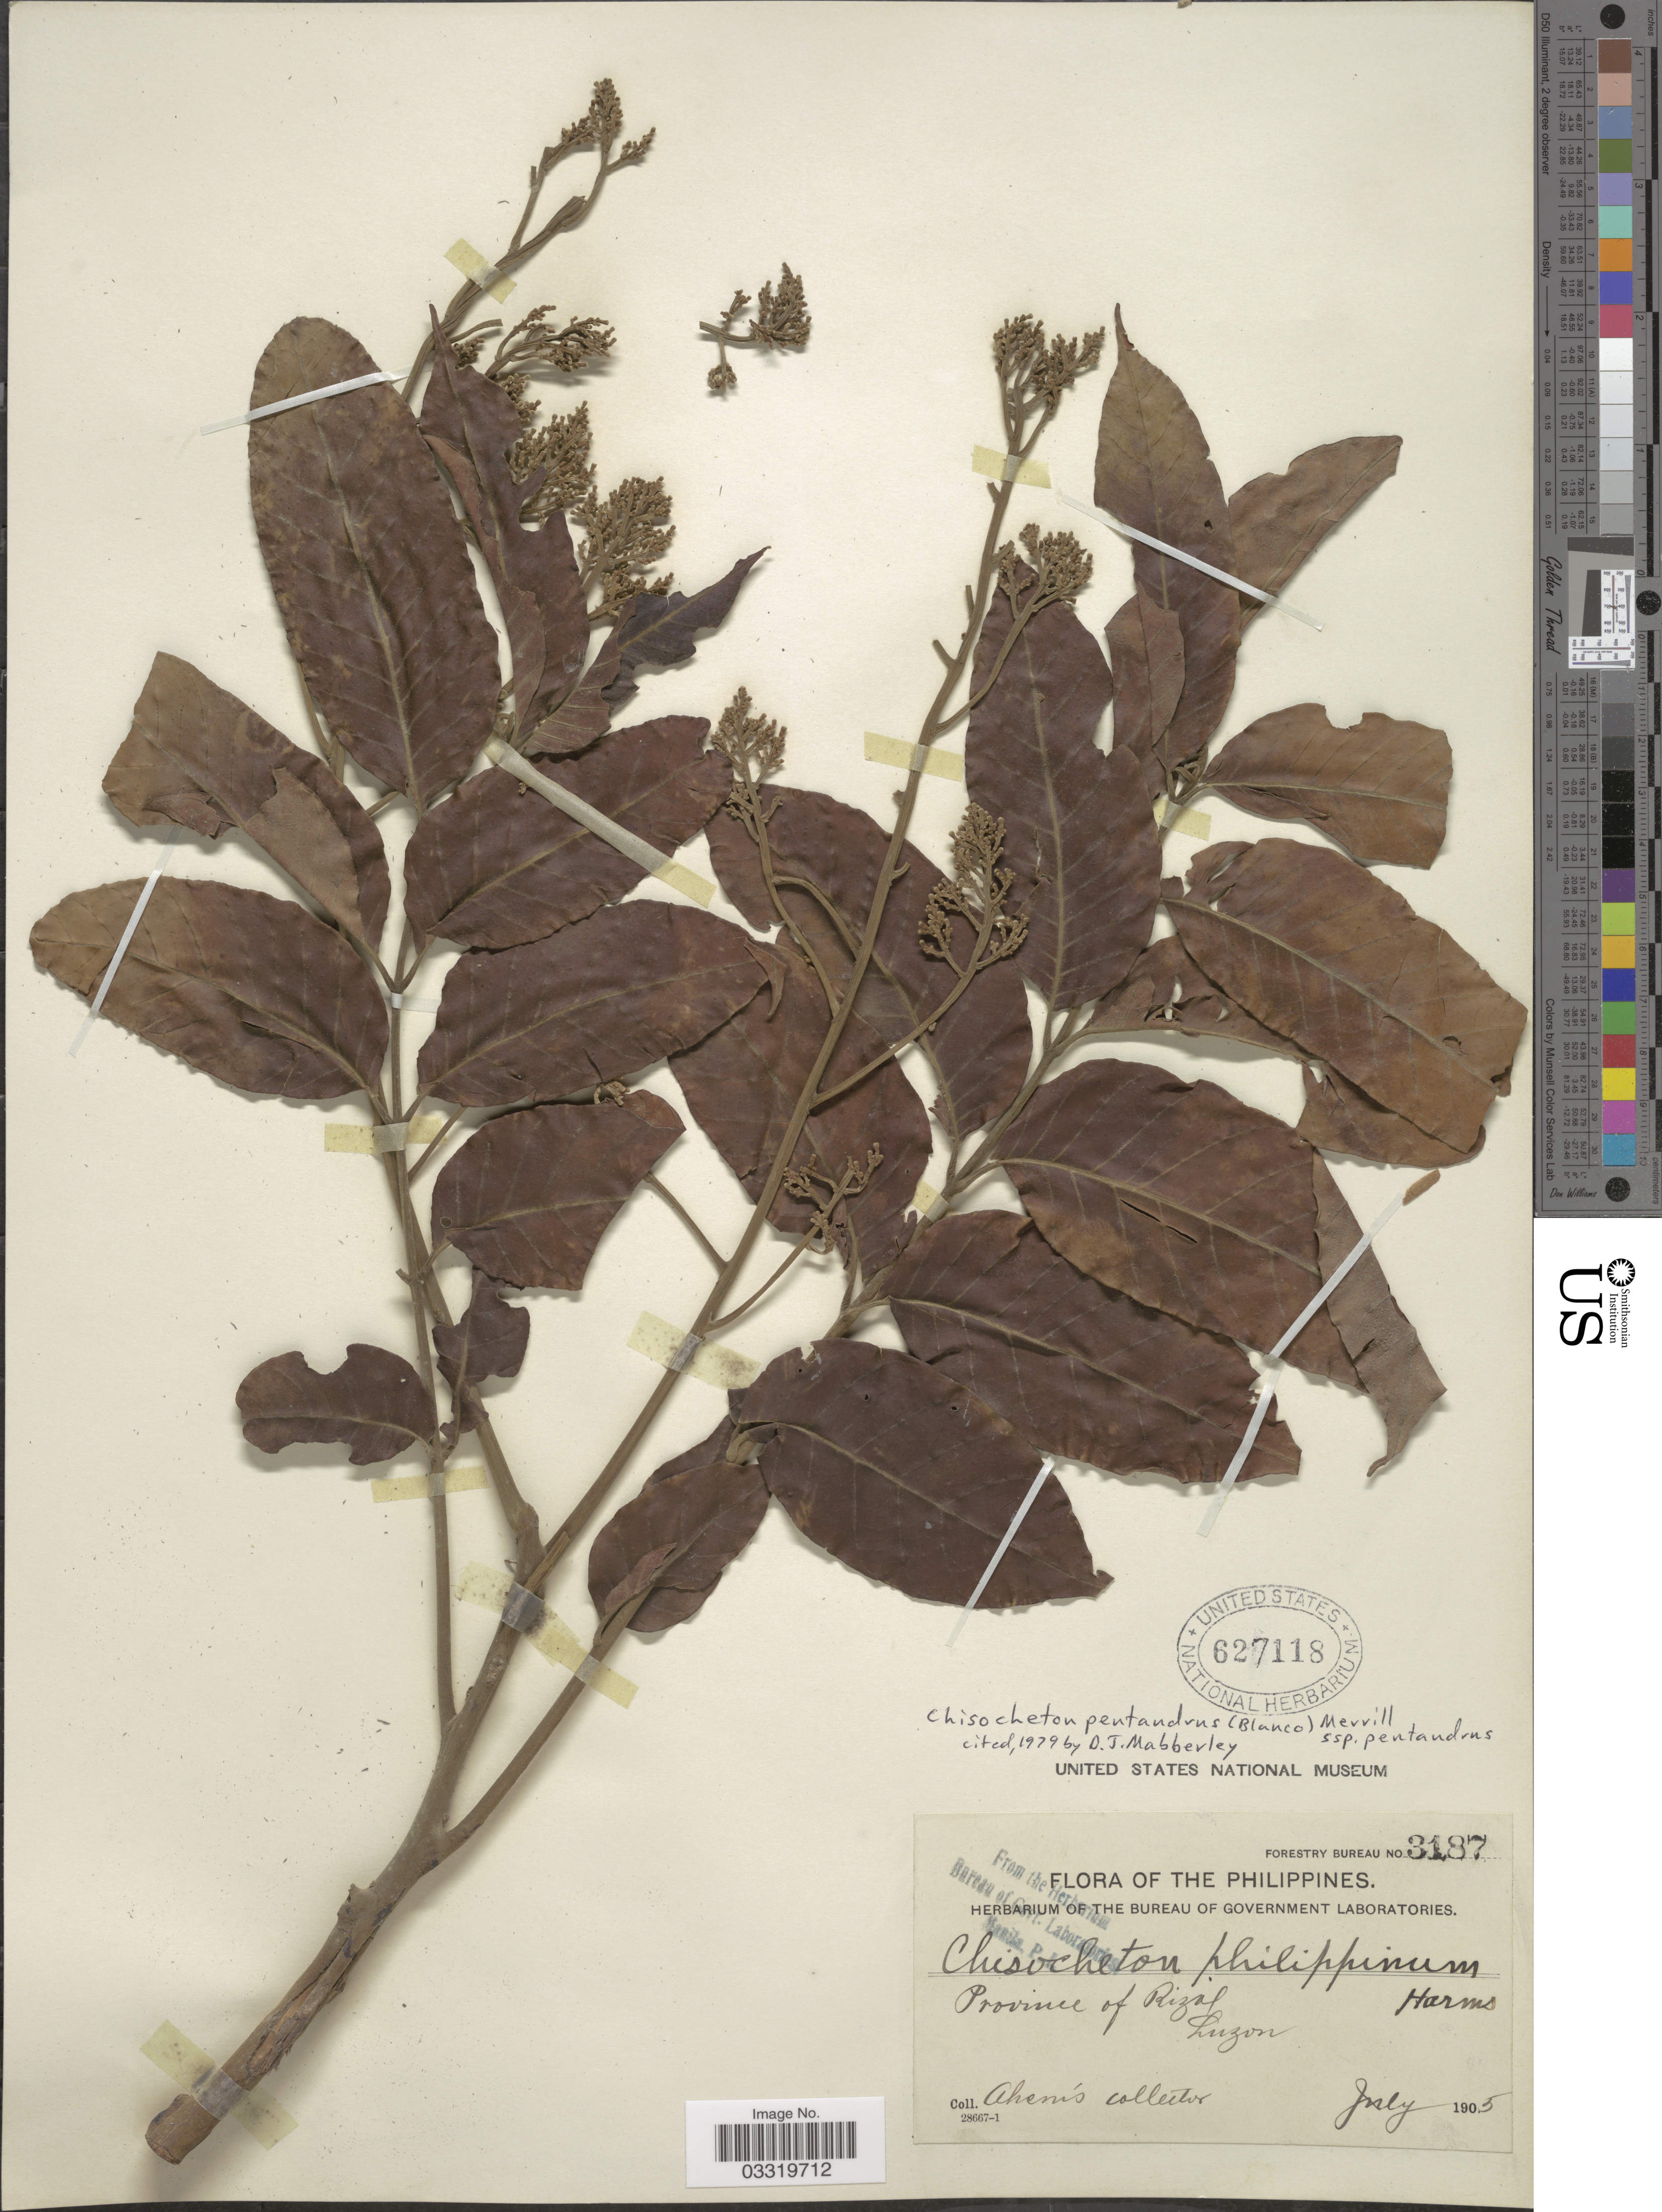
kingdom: Plantae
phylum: Tracheophyta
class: Magnoliopsida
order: Sapindales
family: Meliaceae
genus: Chisocheton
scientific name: Chisocheton pentandrus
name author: (Blanco) Merr.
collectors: Ahern's collector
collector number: Forestry Bureau 3187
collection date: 1905-07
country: Philippines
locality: Province of Rizal. Luzon.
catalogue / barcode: US 627118